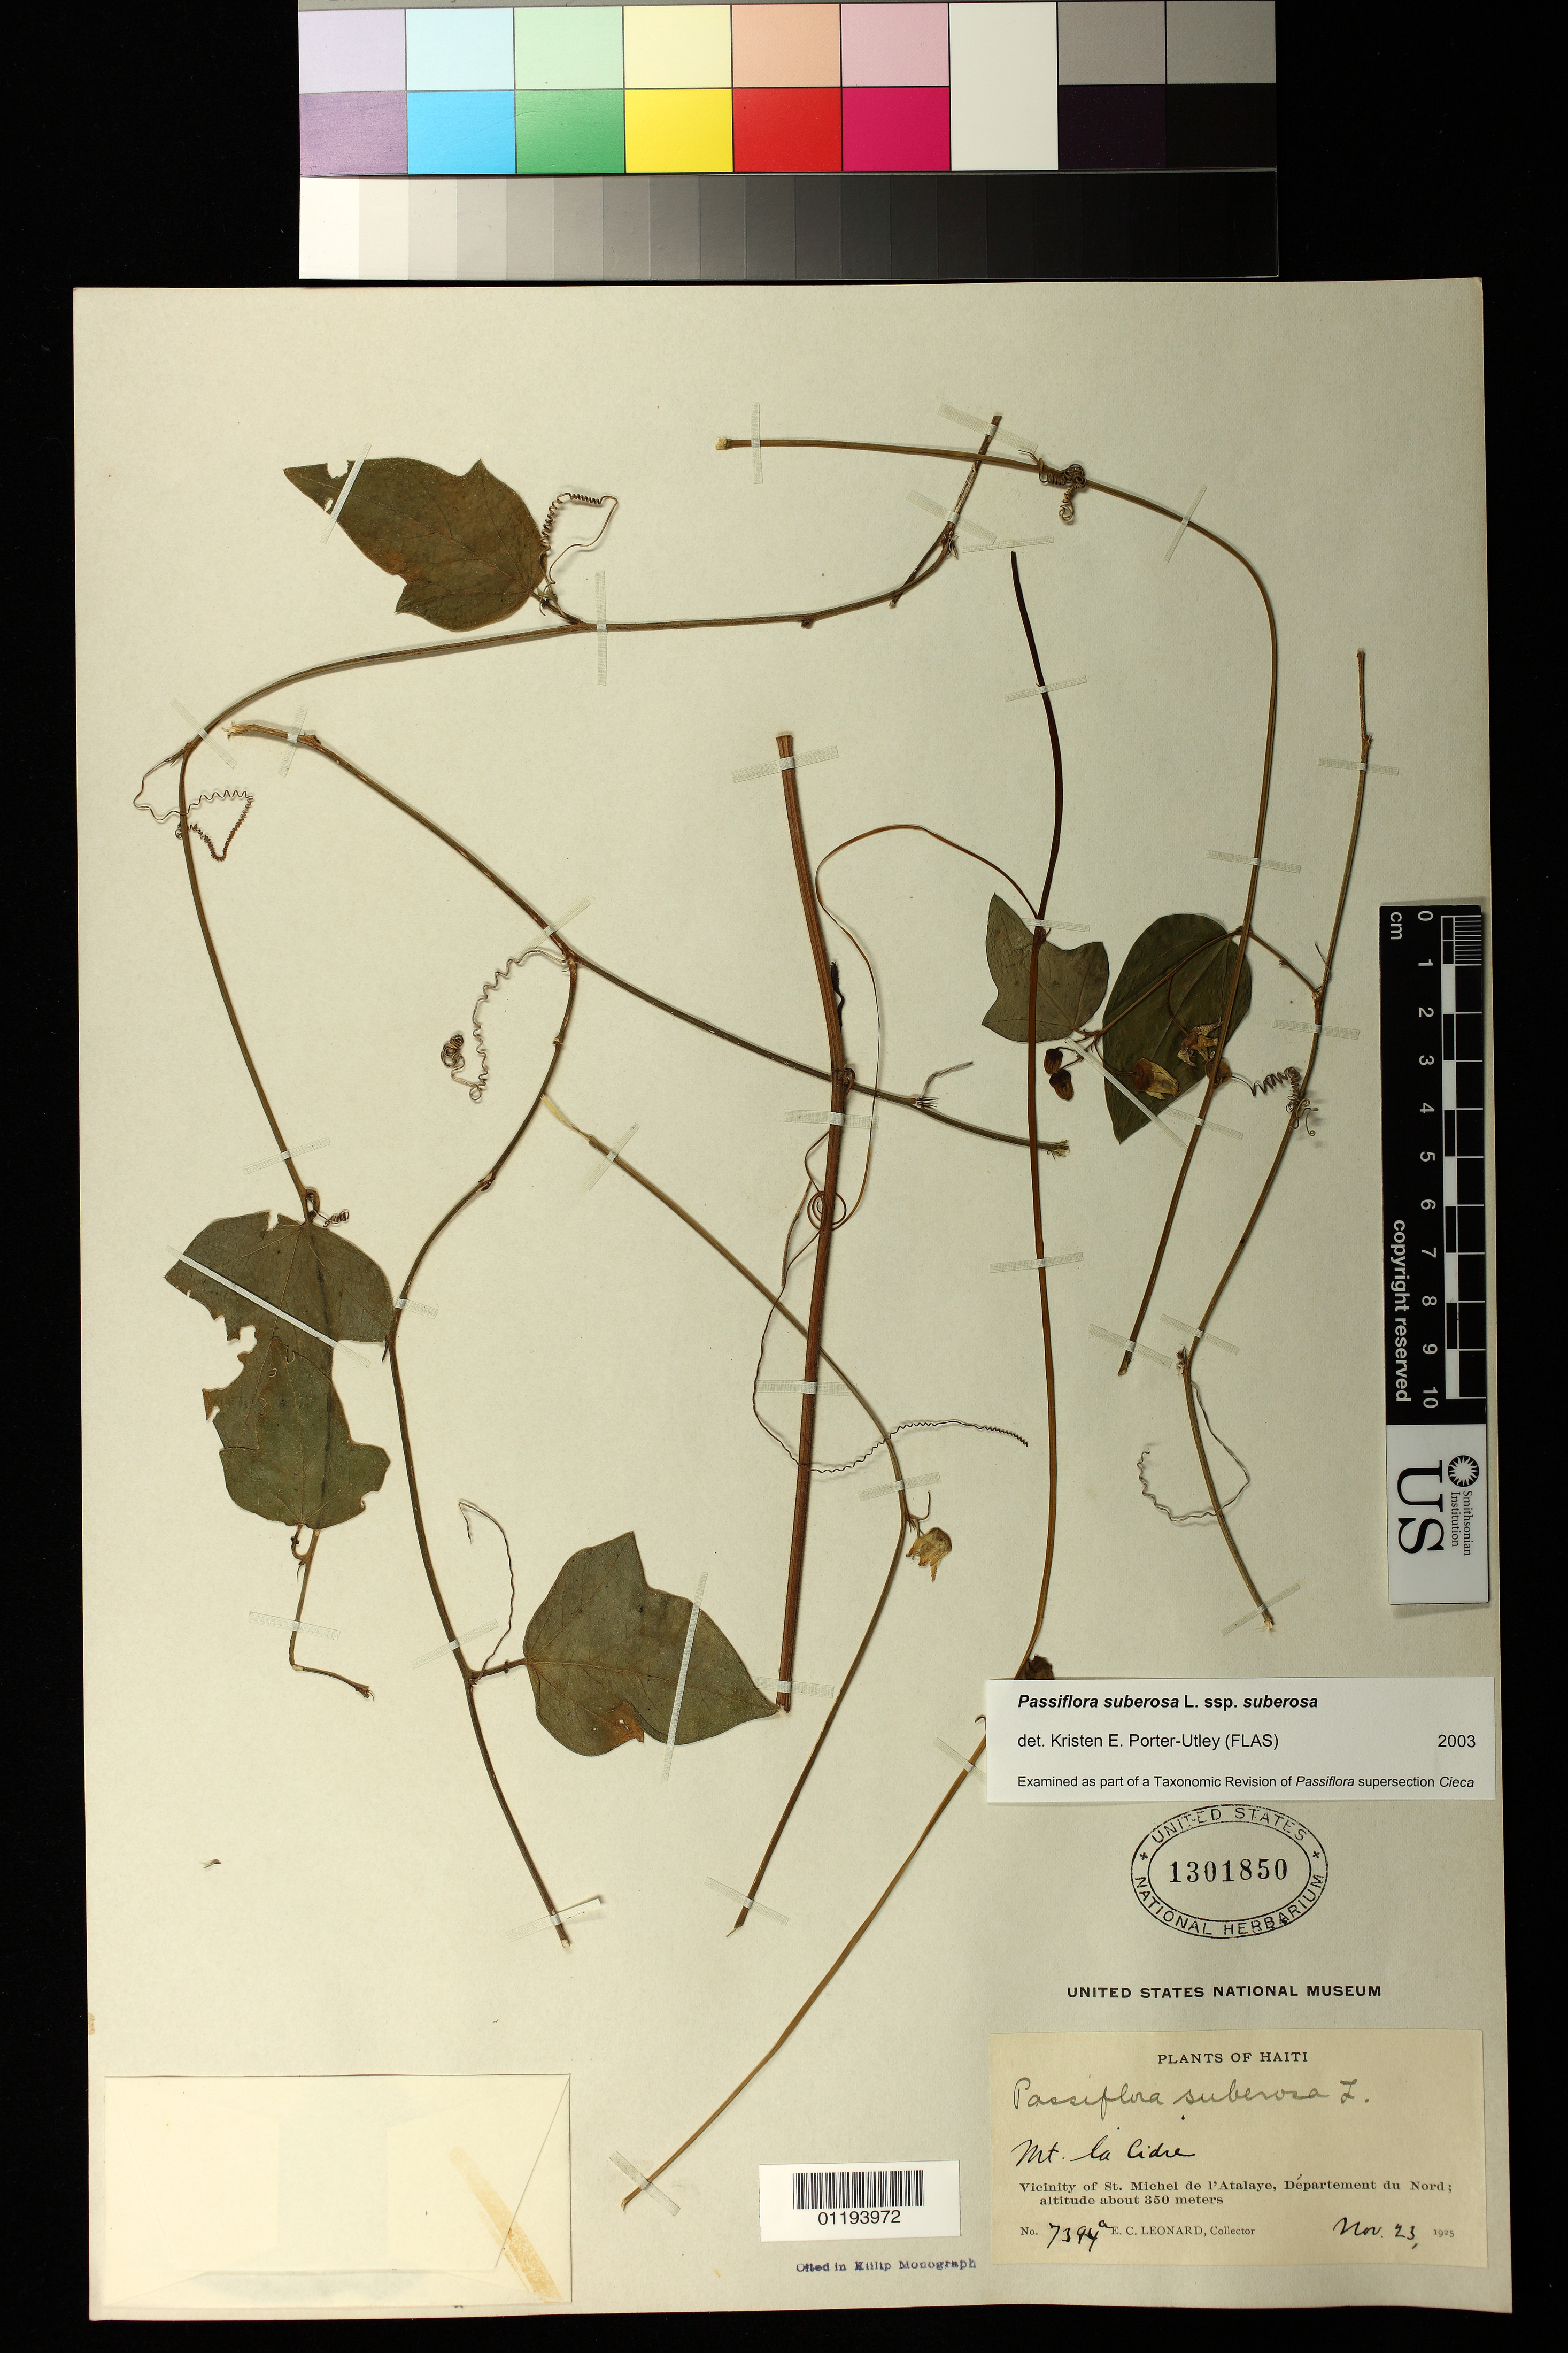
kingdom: Plantae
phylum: Tracheophyta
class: Magnoliopsida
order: Malpighiales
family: Passifloraceae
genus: Passiflora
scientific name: Passiflora suberosa subsp. suberosa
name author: L.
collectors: E. C. Leonard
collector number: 7394a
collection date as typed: Nov 23 1925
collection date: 1925-11-23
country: Haiti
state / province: Nord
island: Hispaniola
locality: Vicinity of St. Michael de l'Atalaye. Mt La Cidre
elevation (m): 350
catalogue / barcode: US 1301850